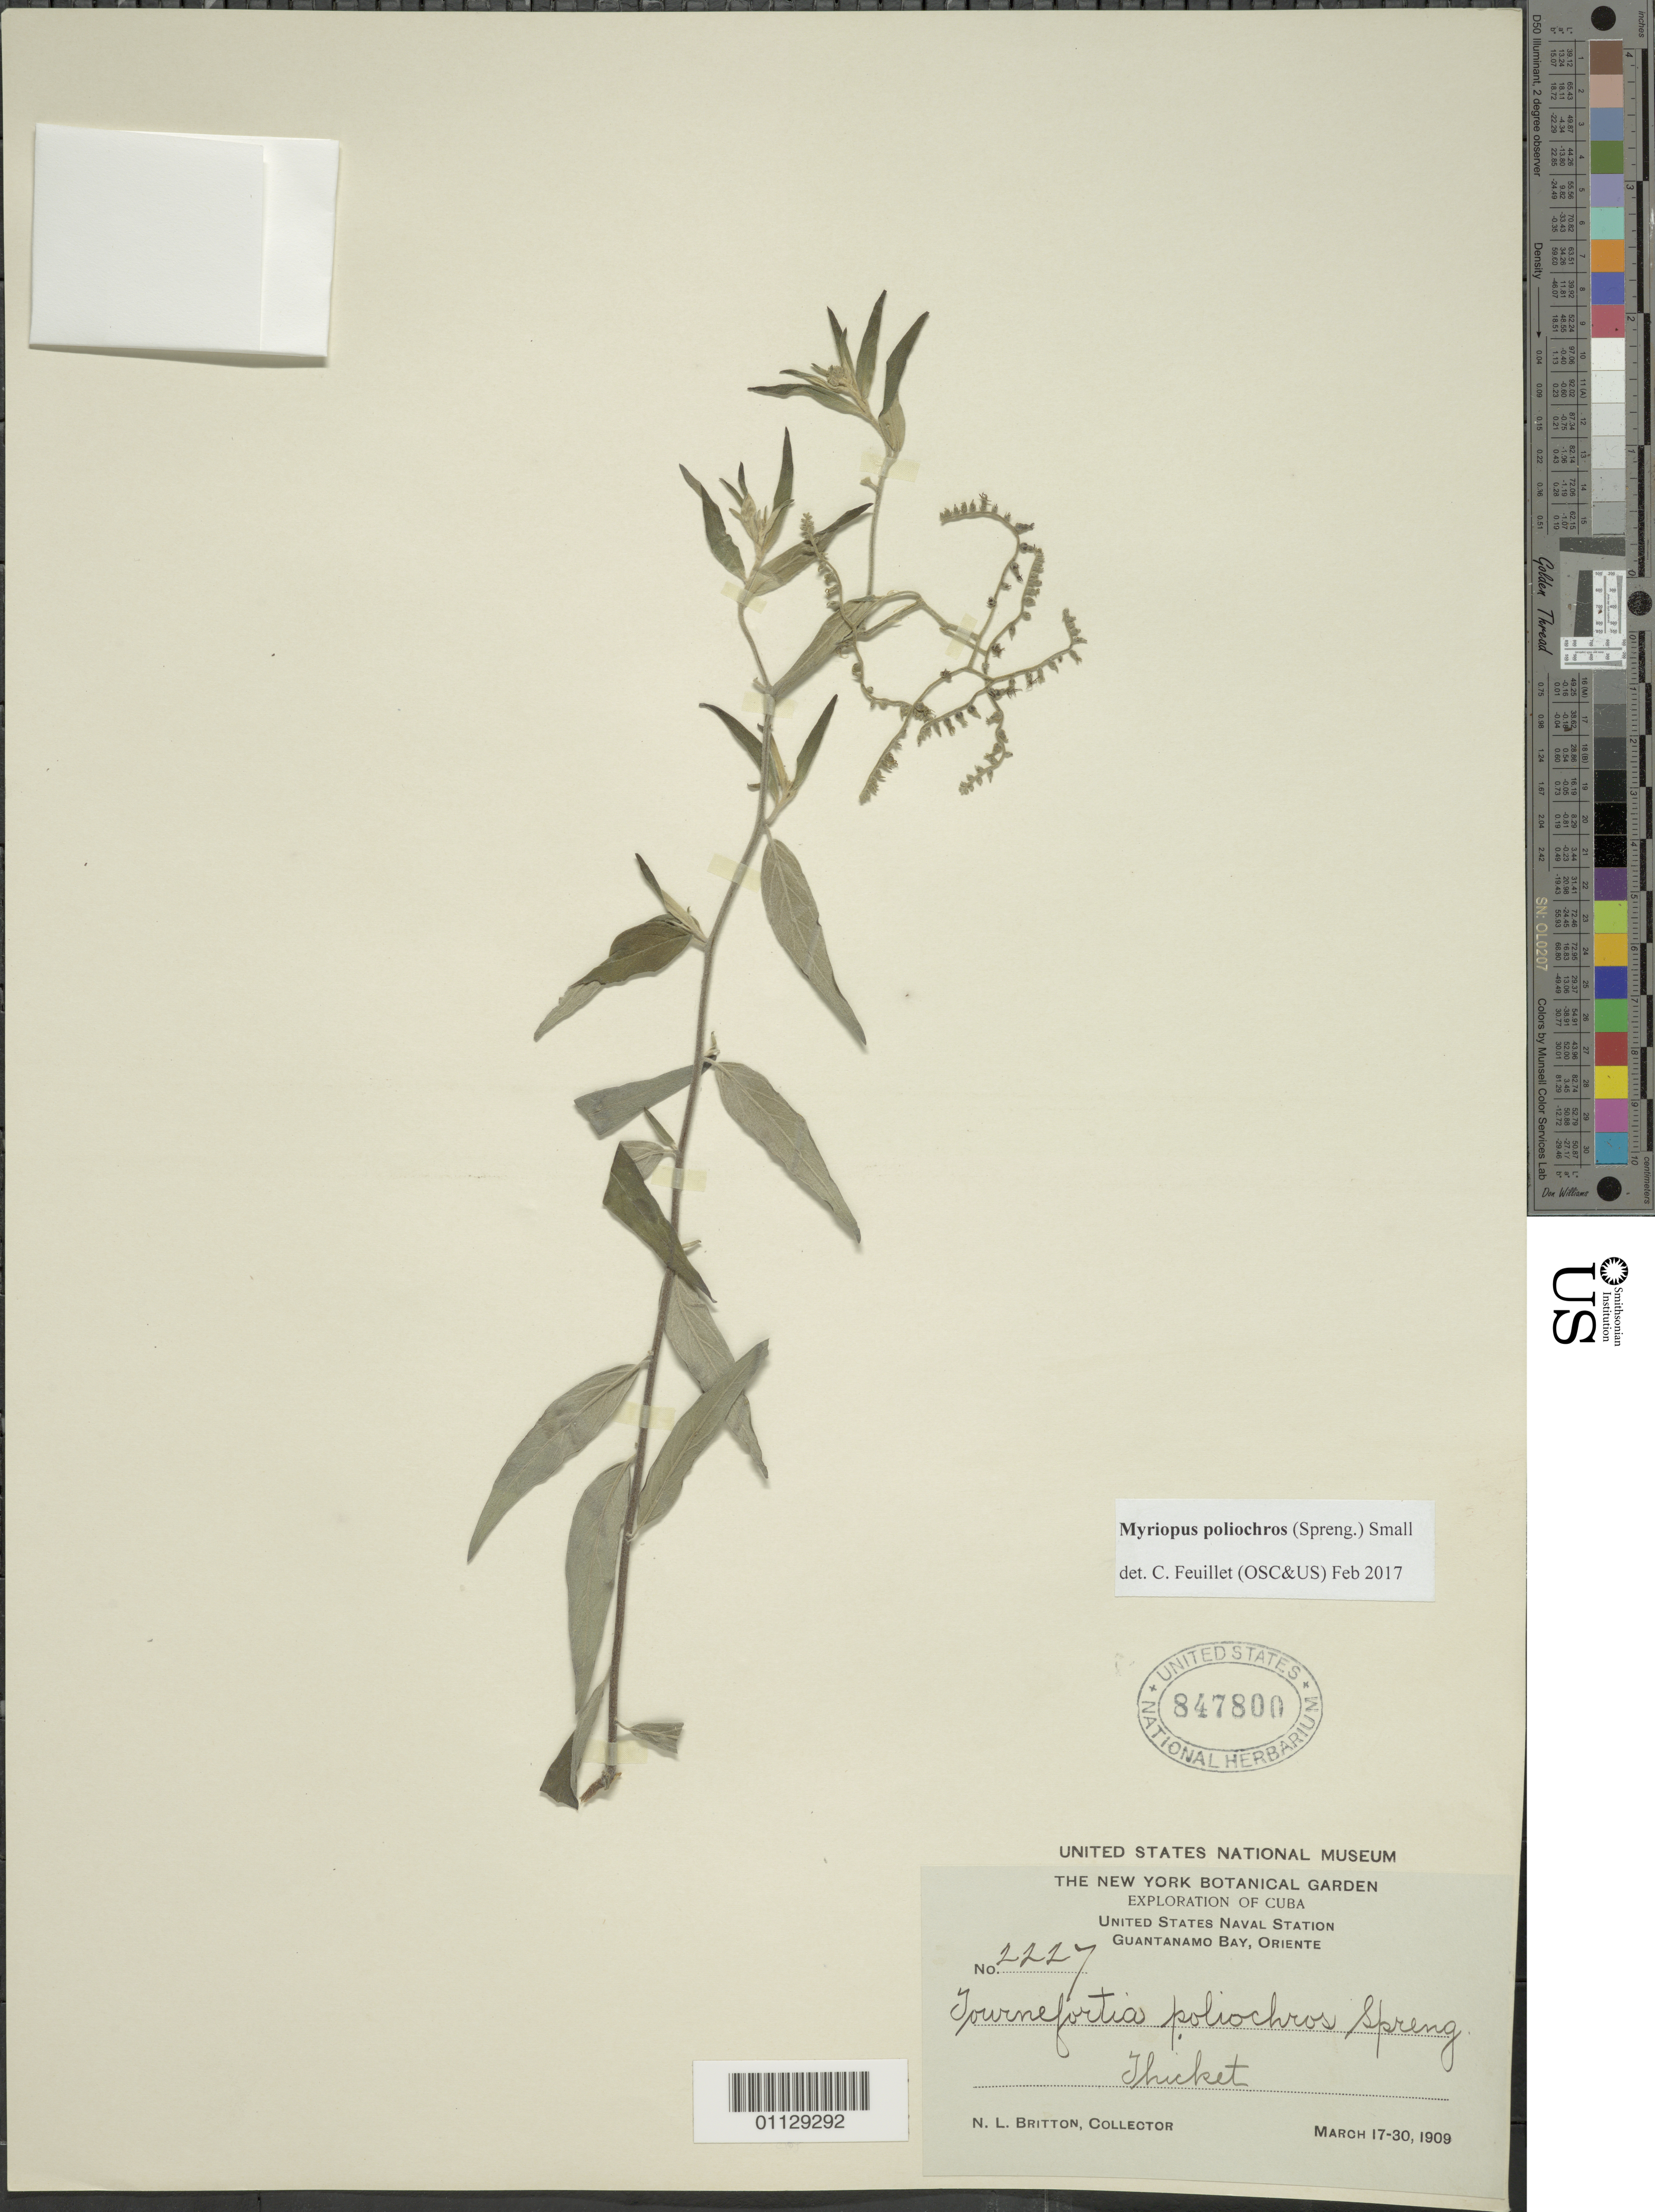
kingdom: Plantae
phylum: Tracheophyta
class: Magnoliopsida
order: Boraginales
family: Heliotropiaceae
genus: Myriopus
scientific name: Myriopus poliochros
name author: (Spreng.) Small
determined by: Feuillet, C.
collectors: N. Britton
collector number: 2227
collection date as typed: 17 Mar 1909 to 30 Mar 1909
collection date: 1909-03-17/1909-03-30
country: Cuba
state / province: Oriente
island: Cuba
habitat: Thicket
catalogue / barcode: US 847800